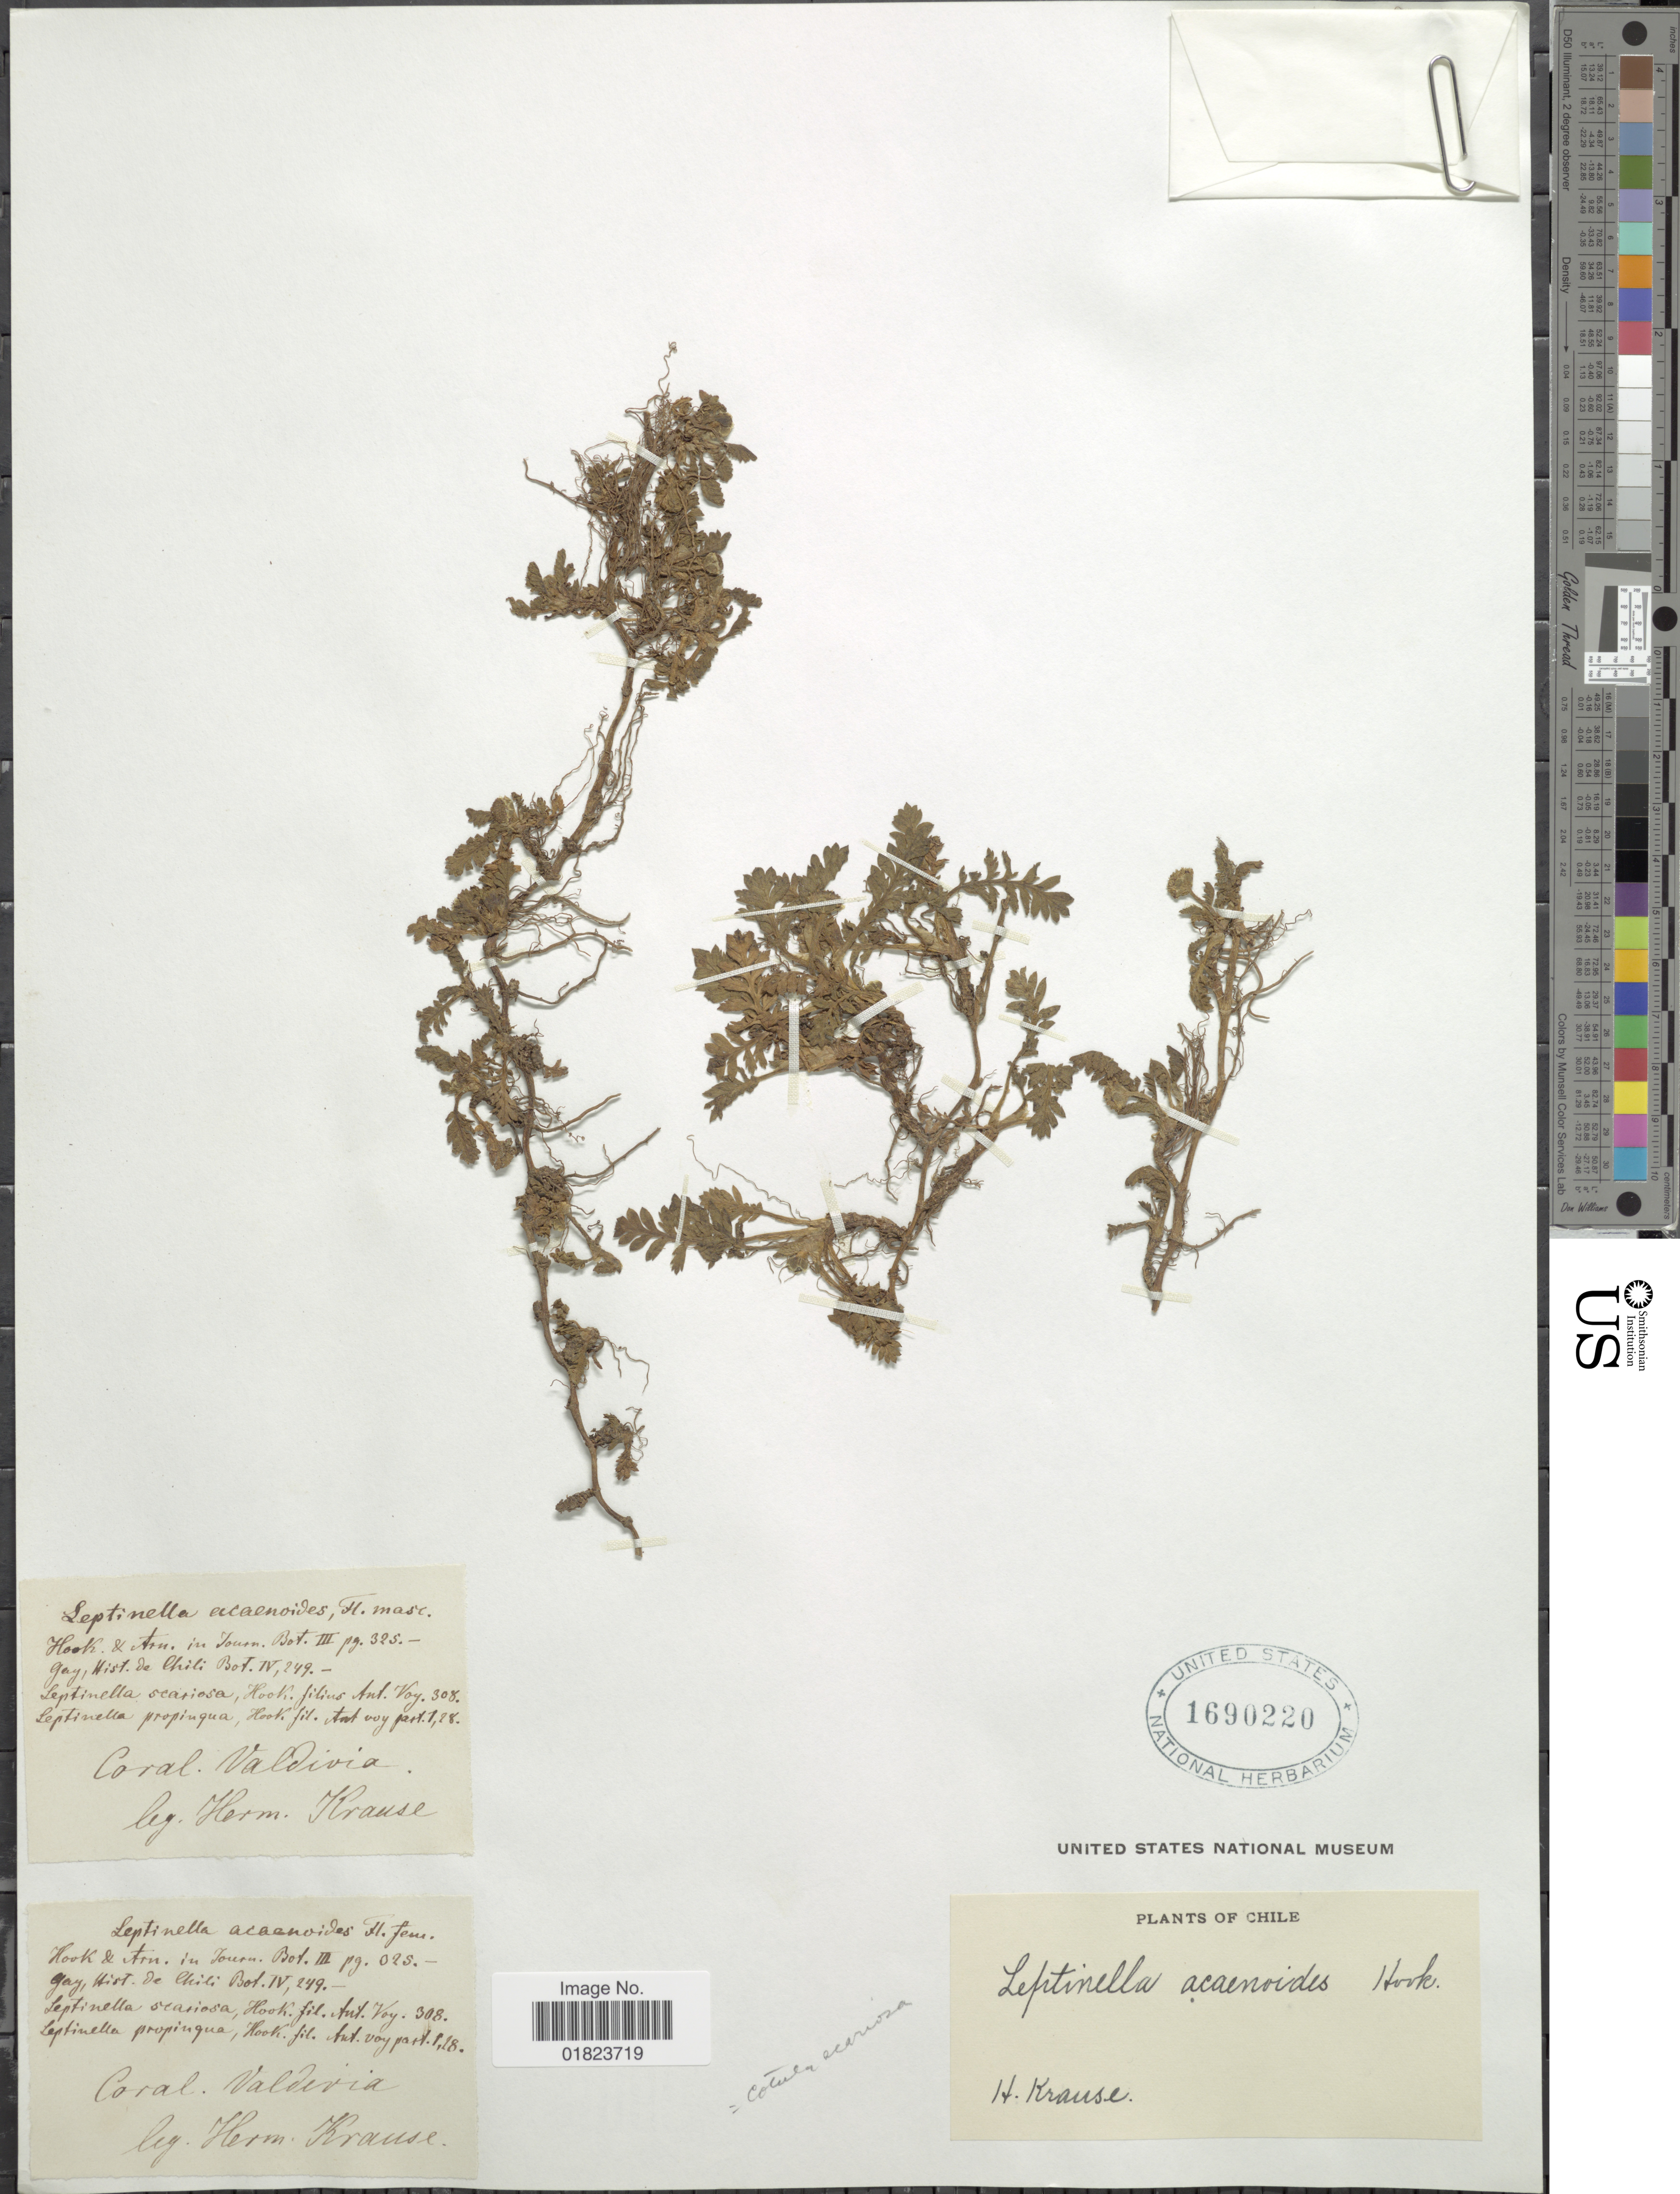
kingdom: Plantae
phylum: Tracheophyta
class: Magnoliopsida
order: Asterales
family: Asteraceae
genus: Cotula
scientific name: Cotula scariosa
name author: (Cass.) Franch.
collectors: H. Krause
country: Chile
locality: Coral. Valdivia. Chile.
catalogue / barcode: US 1690220